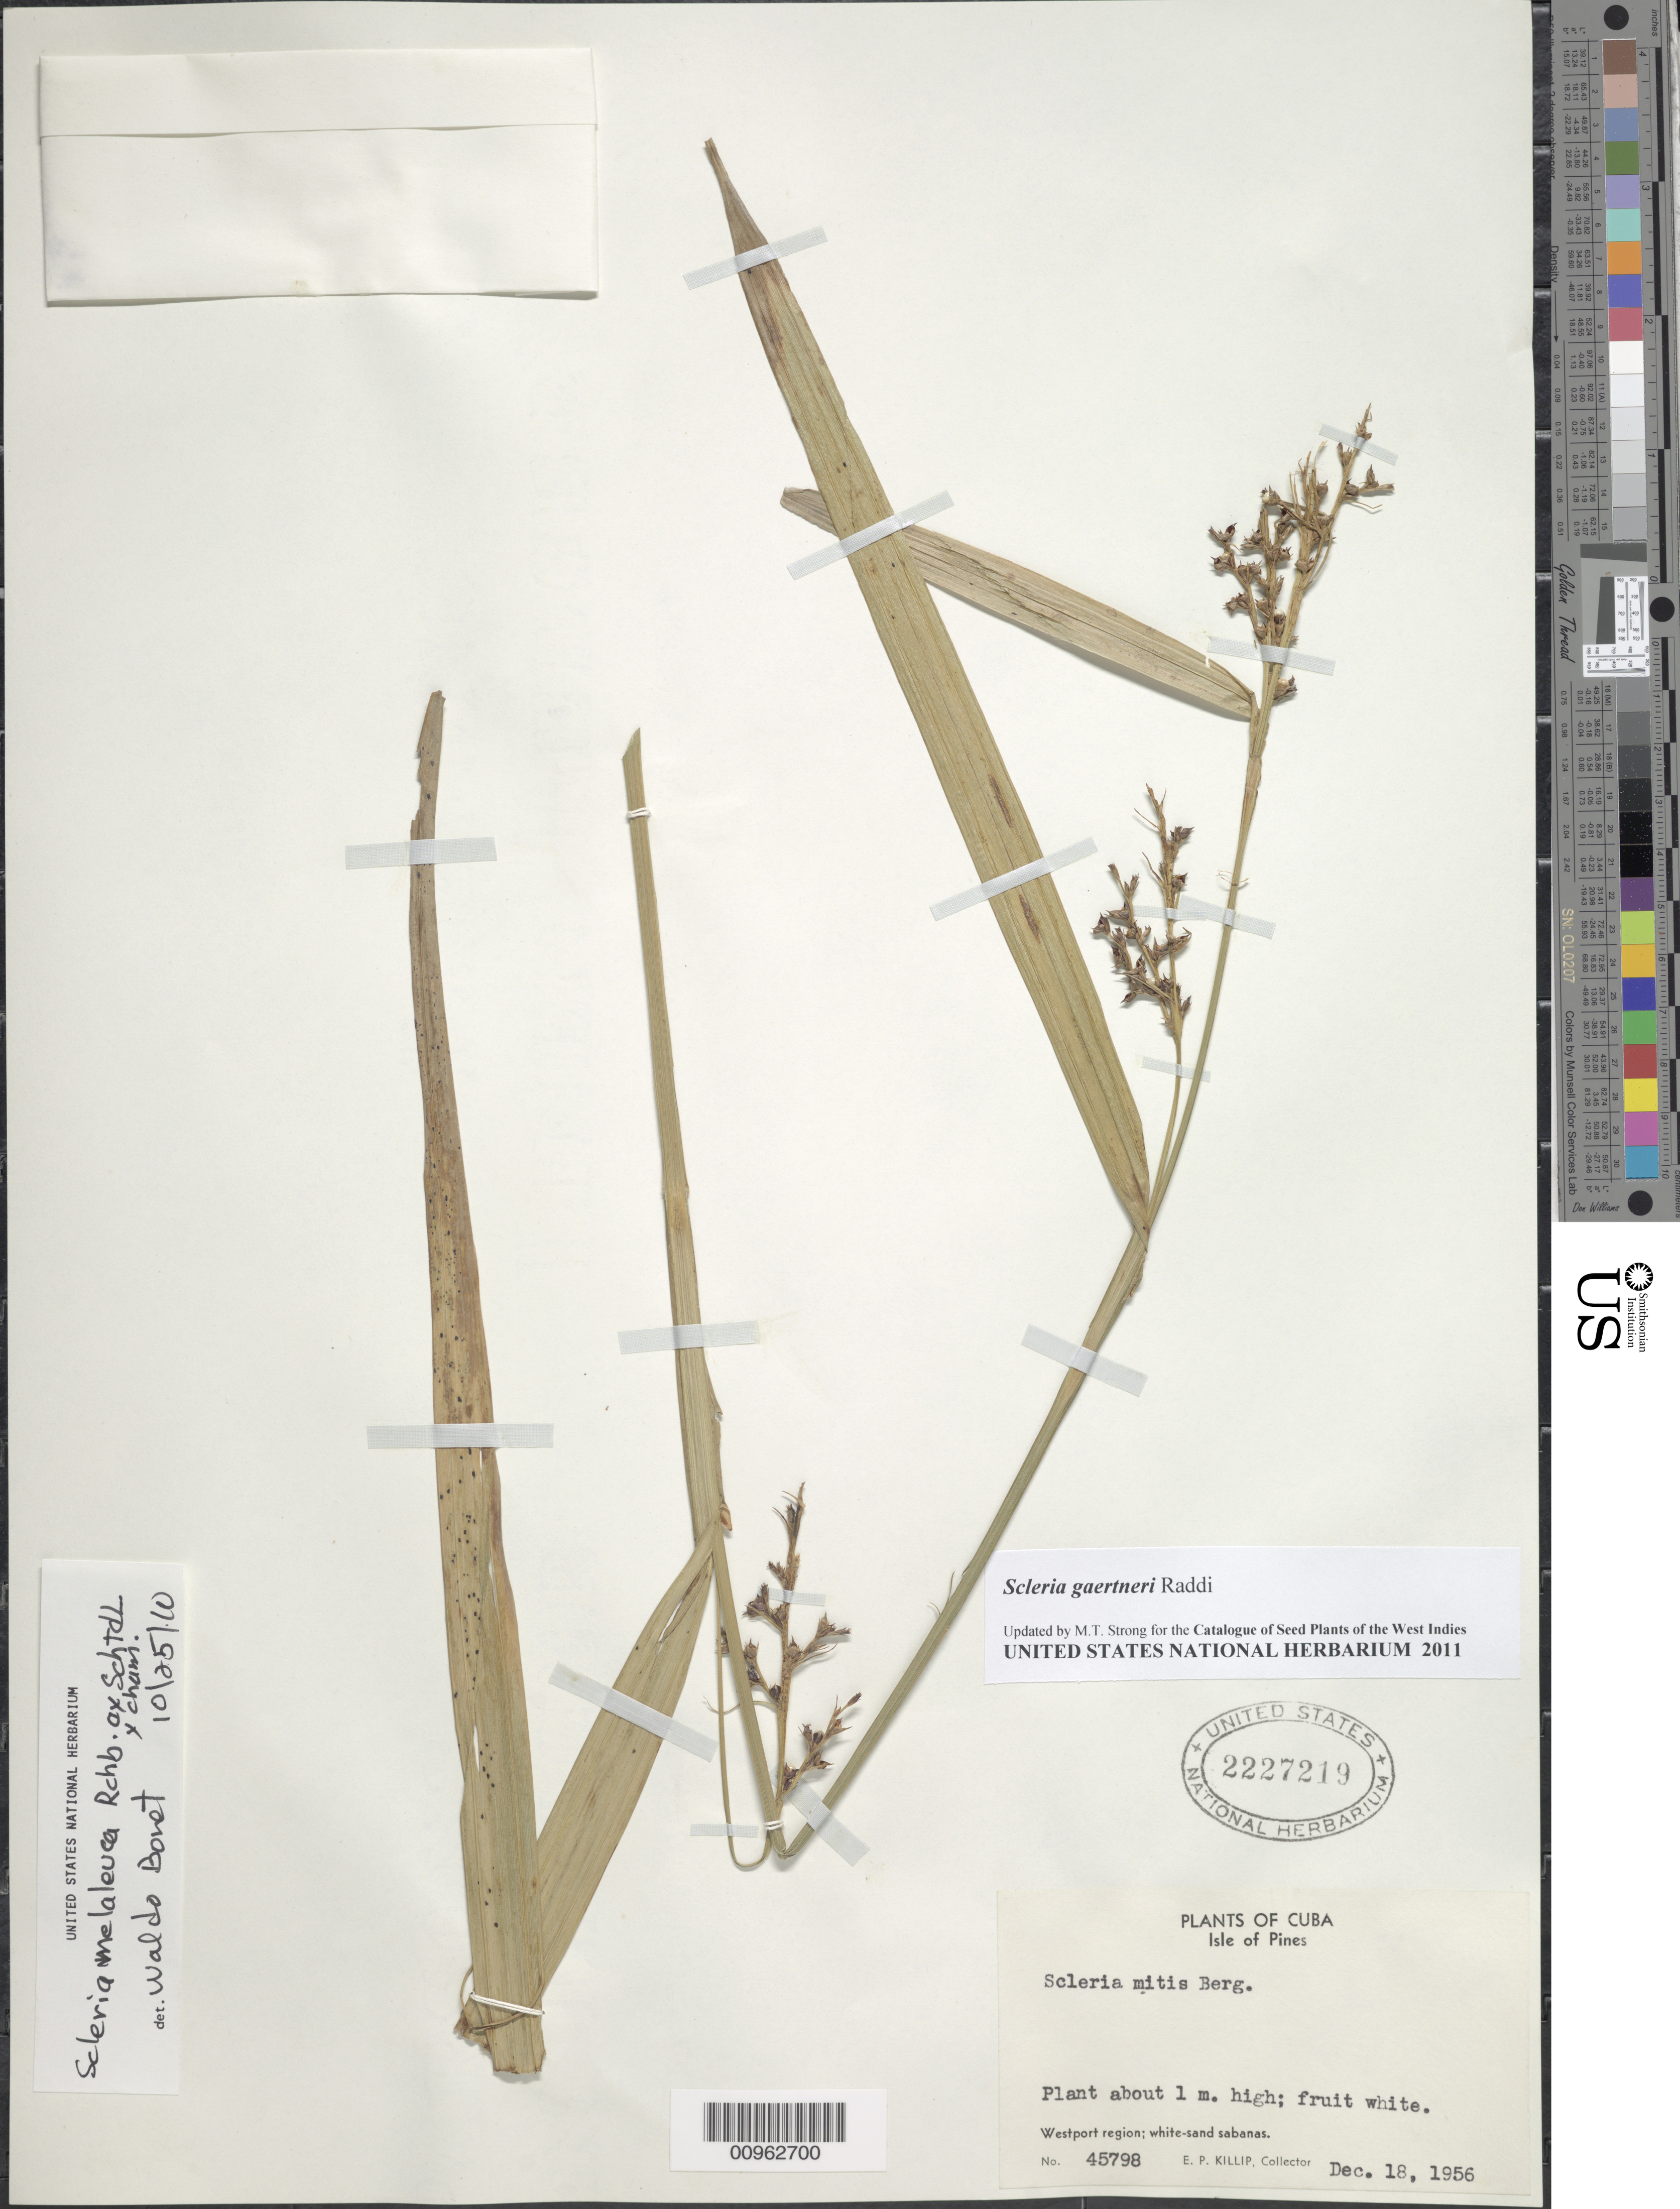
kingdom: Plantae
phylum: Tracheophyta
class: Liliopsida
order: Poales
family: Cyperaceae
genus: Scleria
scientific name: Scleria mitis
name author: P.J. Bergius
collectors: E. P. Killip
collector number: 45798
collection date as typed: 18 Dec 1956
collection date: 1956-12-18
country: Cuba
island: Isla de la Juventud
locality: Westport Region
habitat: White-sand sabanas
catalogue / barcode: US 2227219